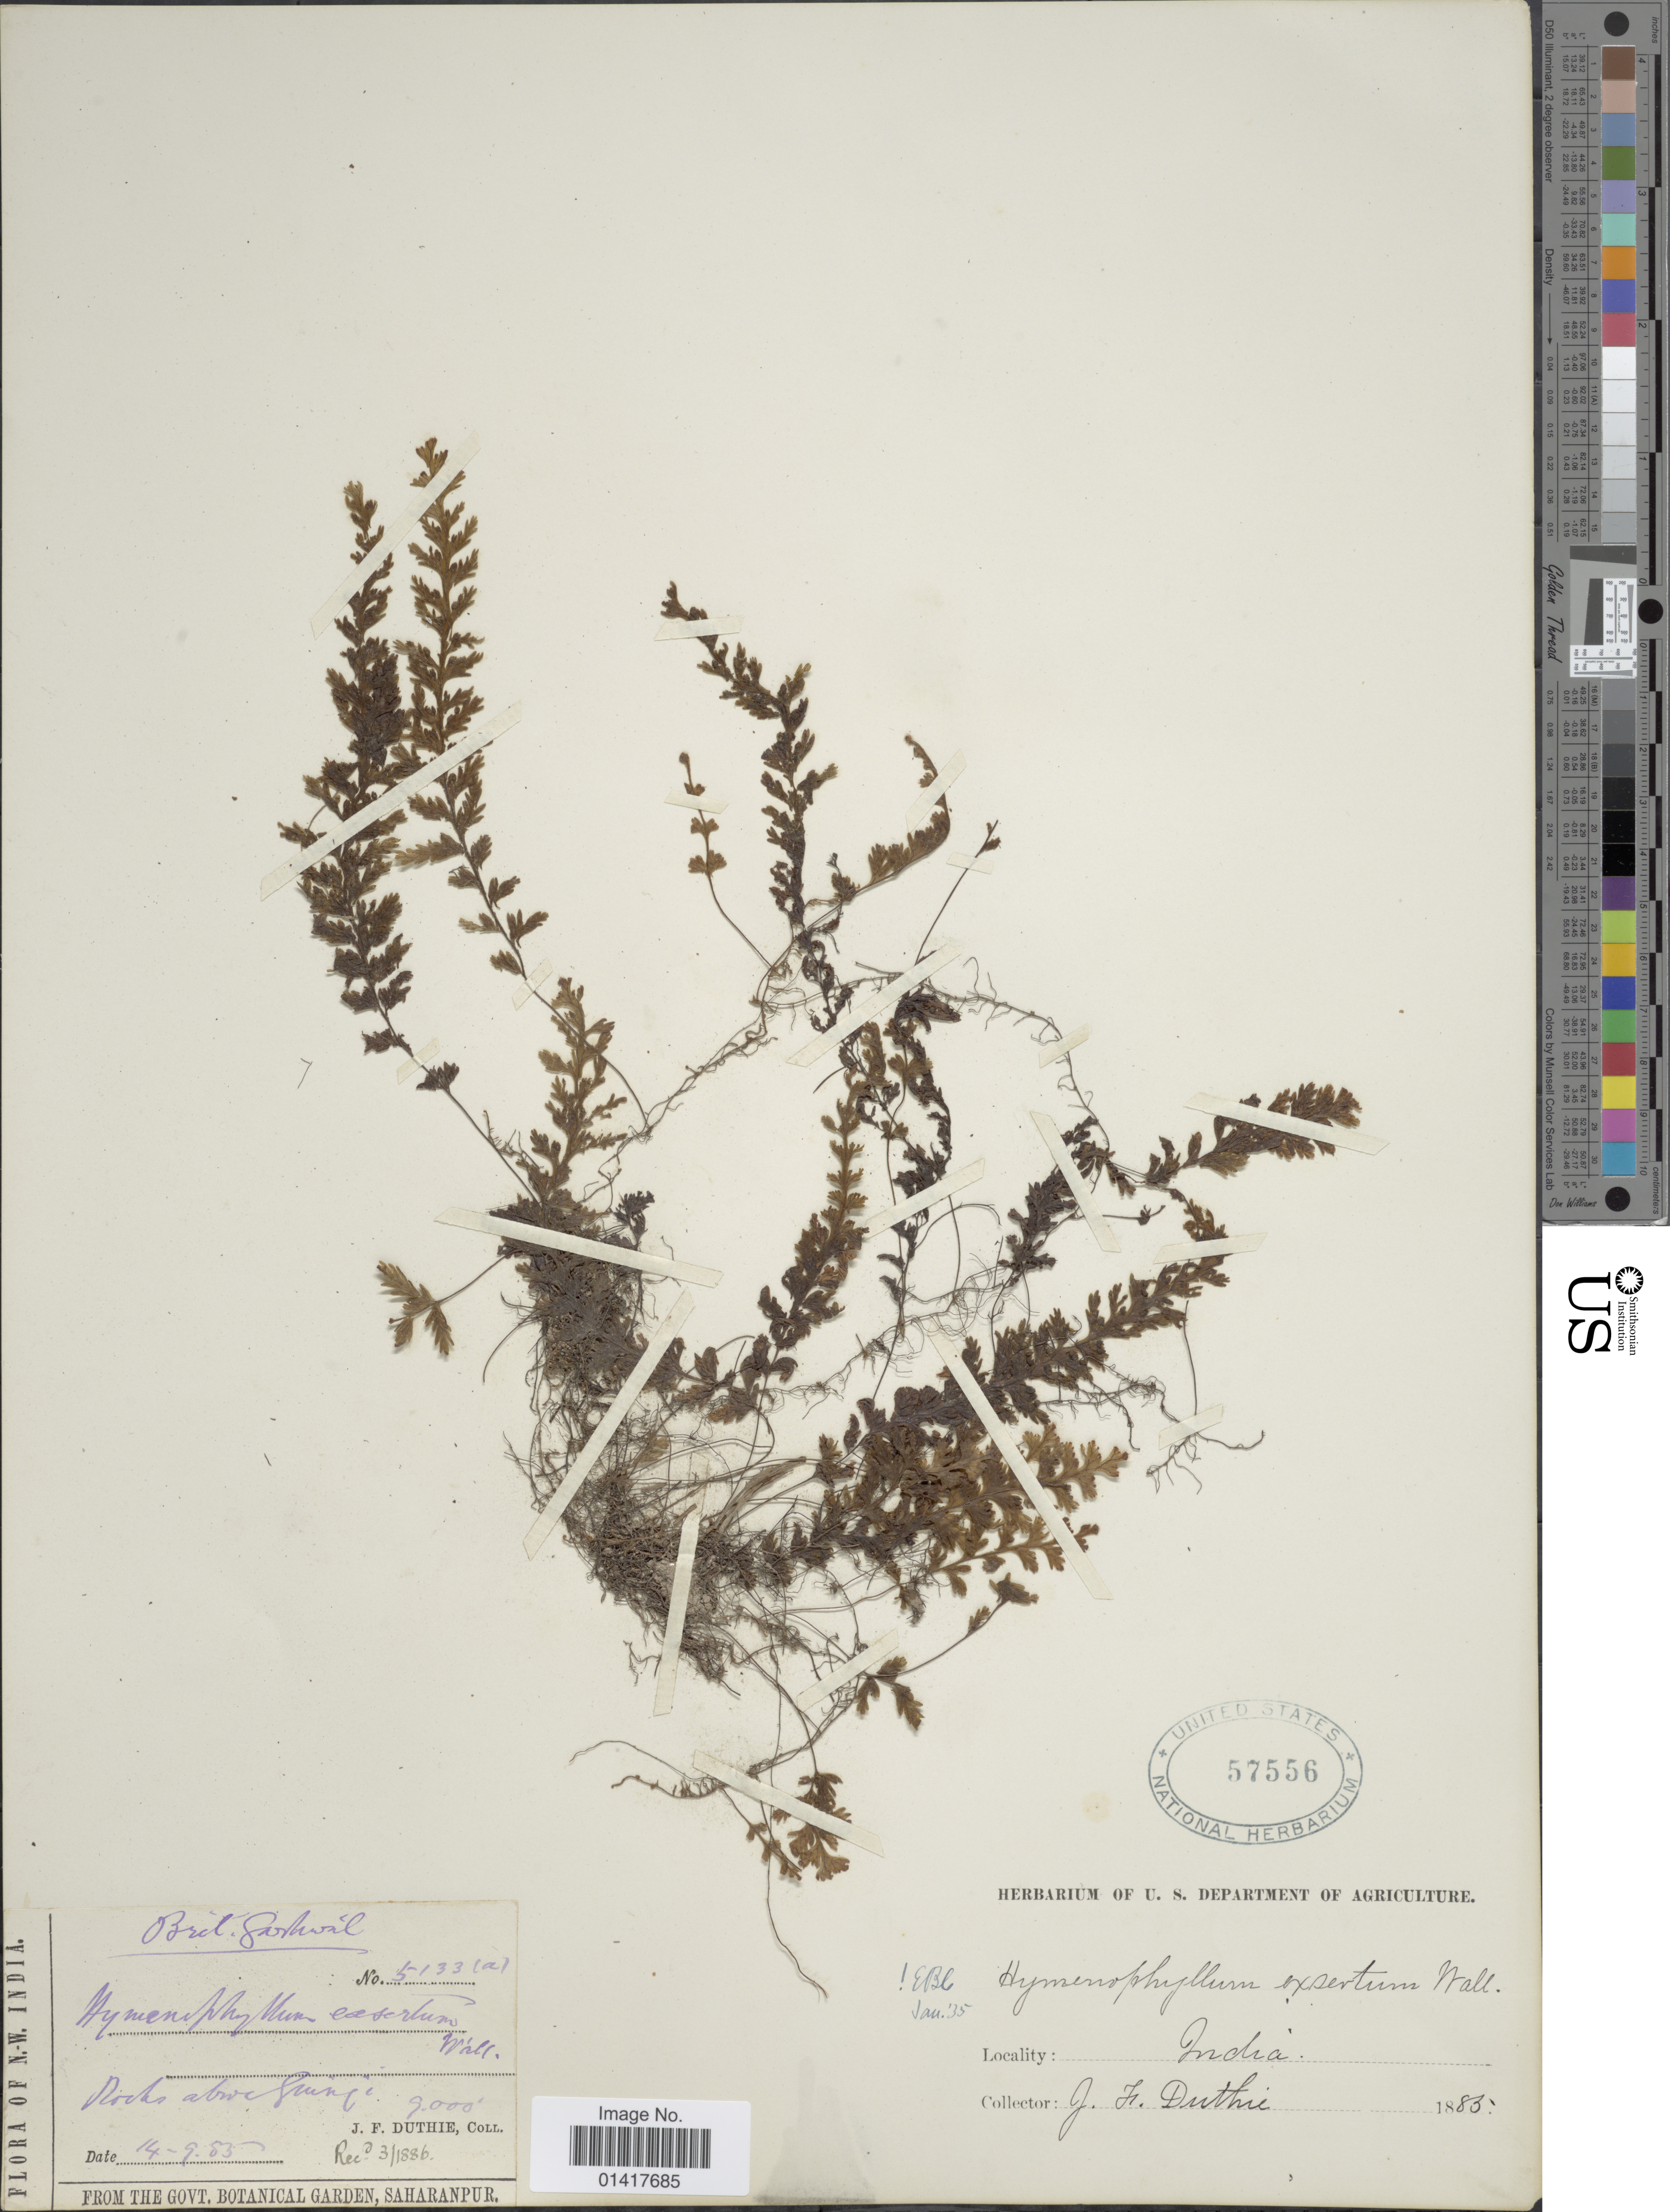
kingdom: Plantae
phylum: Tracheophyta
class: Polypodiopsida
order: Hymenophyllales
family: Hymenophyllaceae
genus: Hymenophyllum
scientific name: Hymenophyllum exsertum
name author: Wall. ex Hook.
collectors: J. F. Duthie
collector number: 5133 (a)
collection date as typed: Transcribed d/m/y: 14/9/85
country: India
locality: Rocks above Gungi's [interpreted]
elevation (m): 2743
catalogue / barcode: US 57556